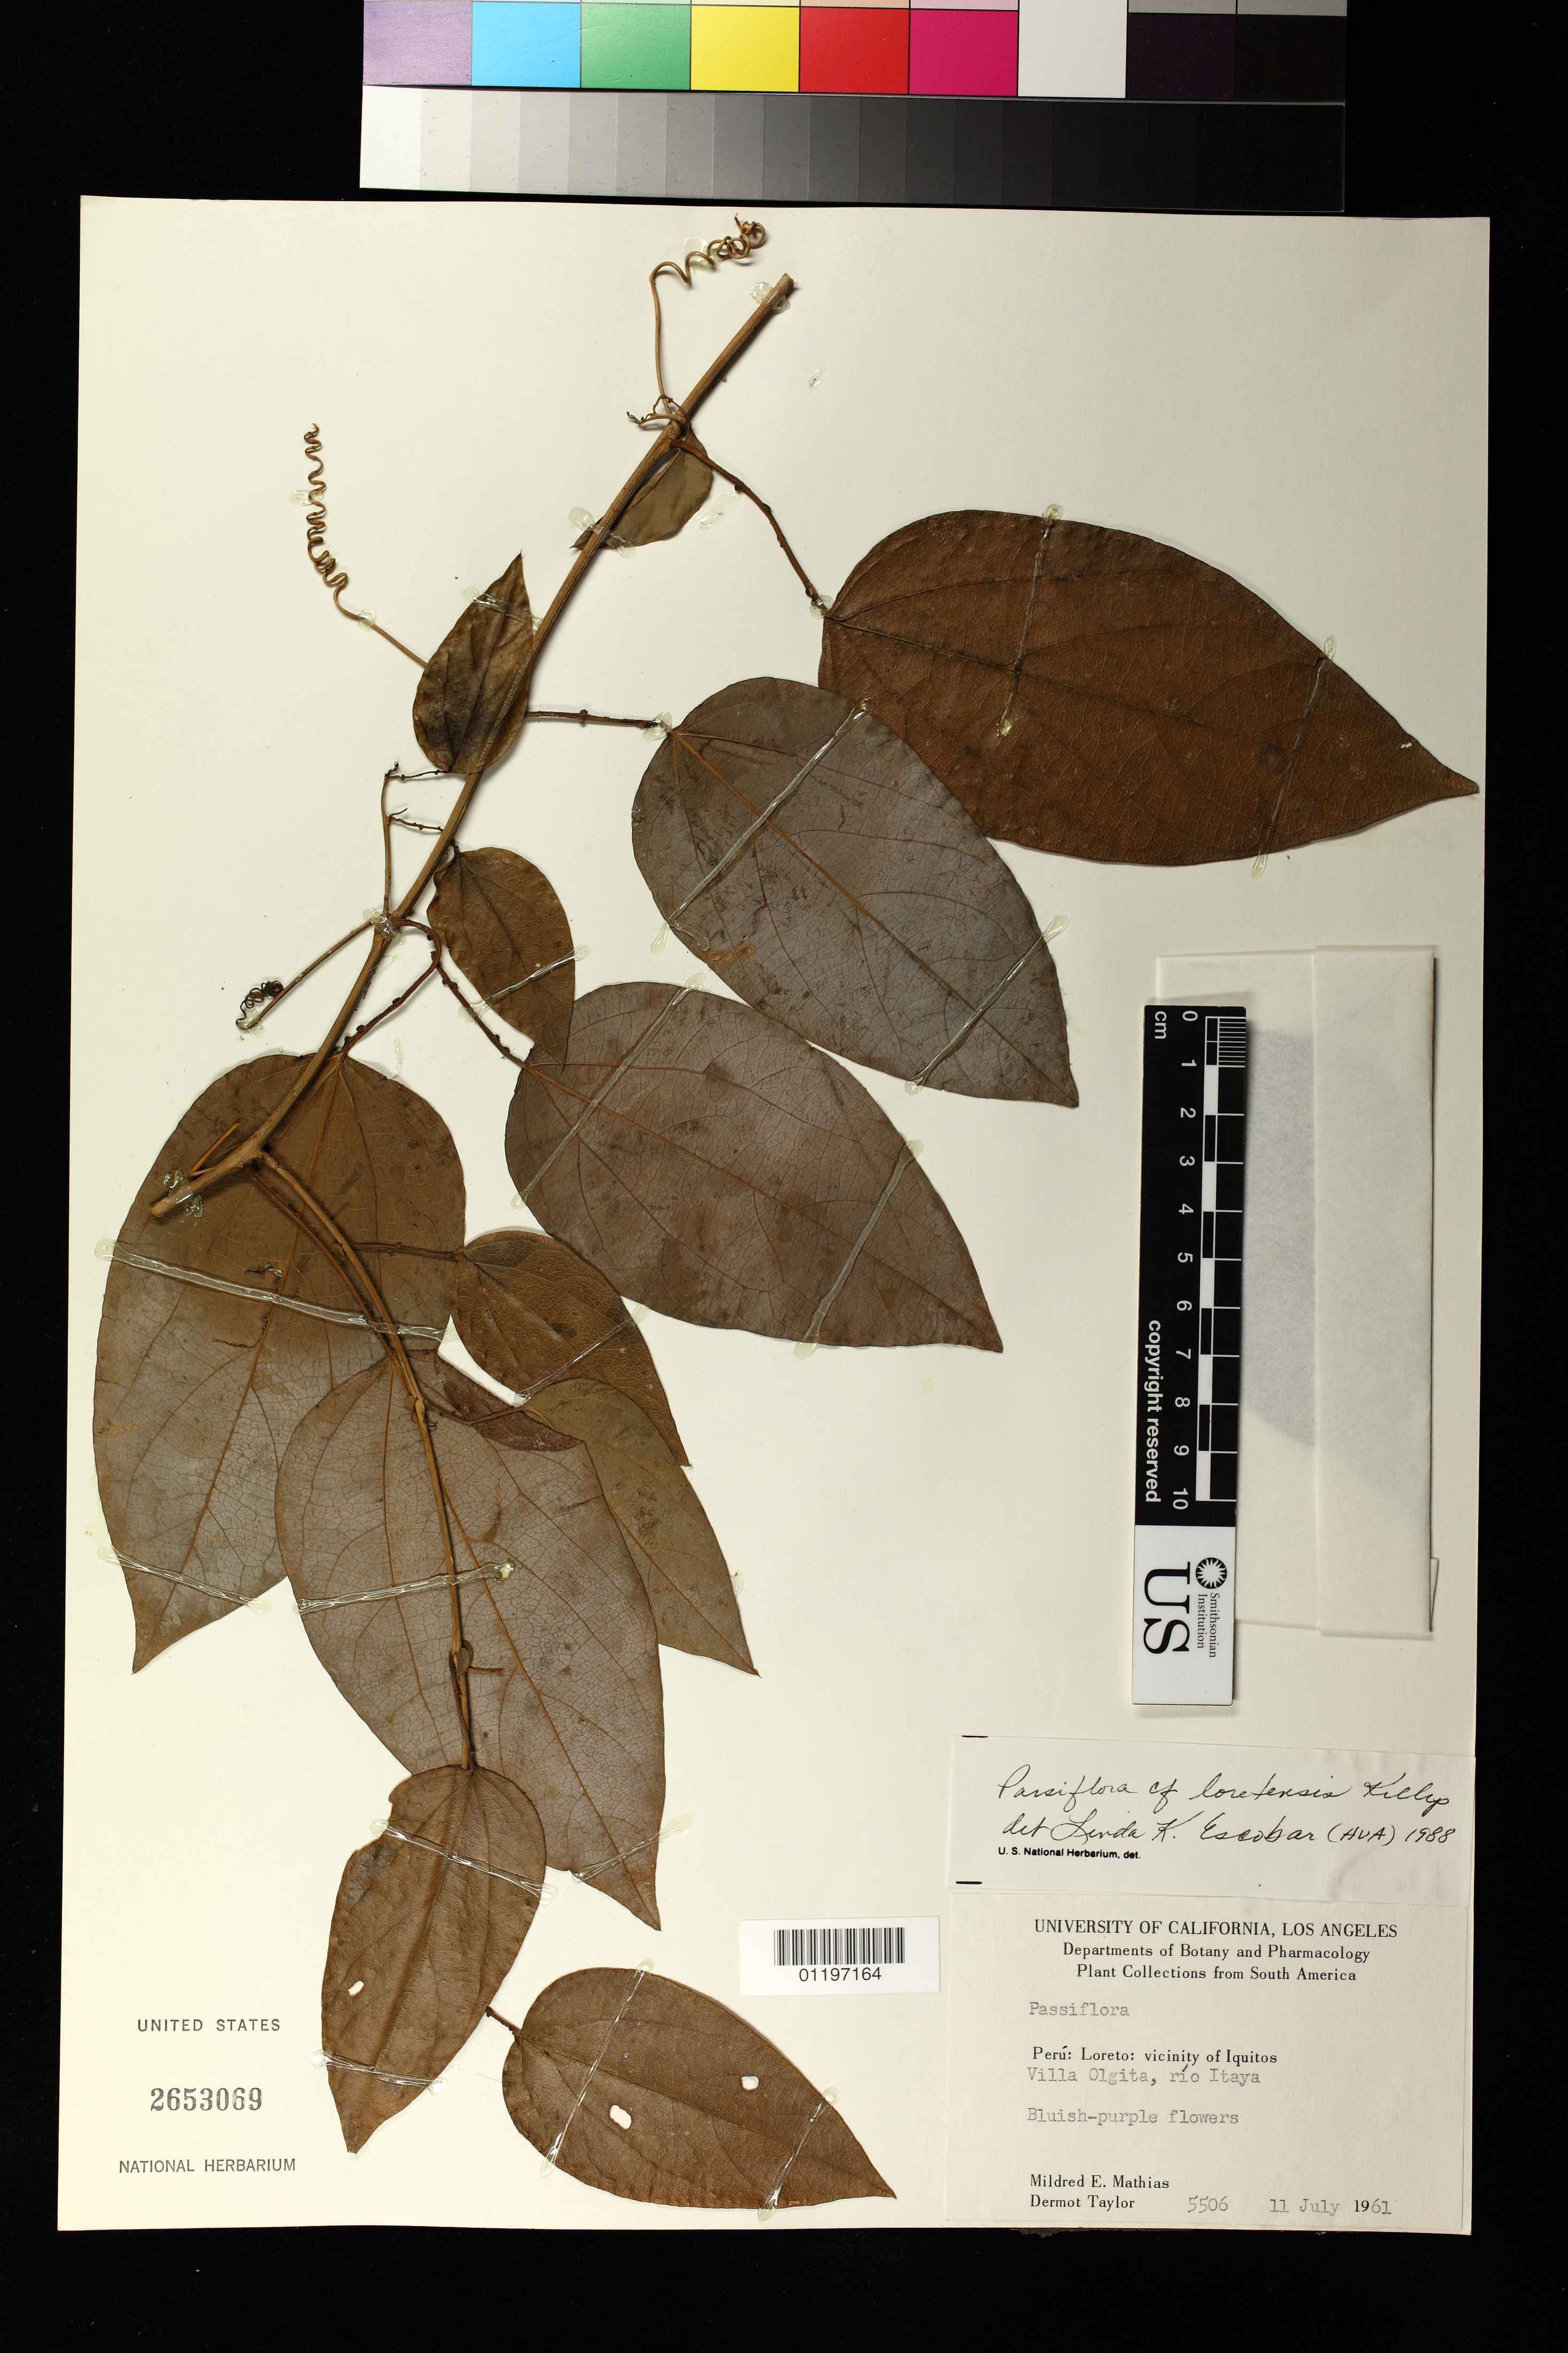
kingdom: Plantae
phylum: Tracheophyta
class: Magnoliopsida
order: Malpighiales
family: Passifloraceae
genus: Passiflora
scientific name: Passiflora loretensis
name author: Killip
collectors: M. E. Mathias & D. Taylor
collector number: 5506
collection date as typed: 07 Nov 1961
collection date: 1961-11-07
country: Peru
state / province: Loreto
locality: Vicinity of Iquitos. Villa Olgita, río Itaya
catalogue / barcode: US 2653069